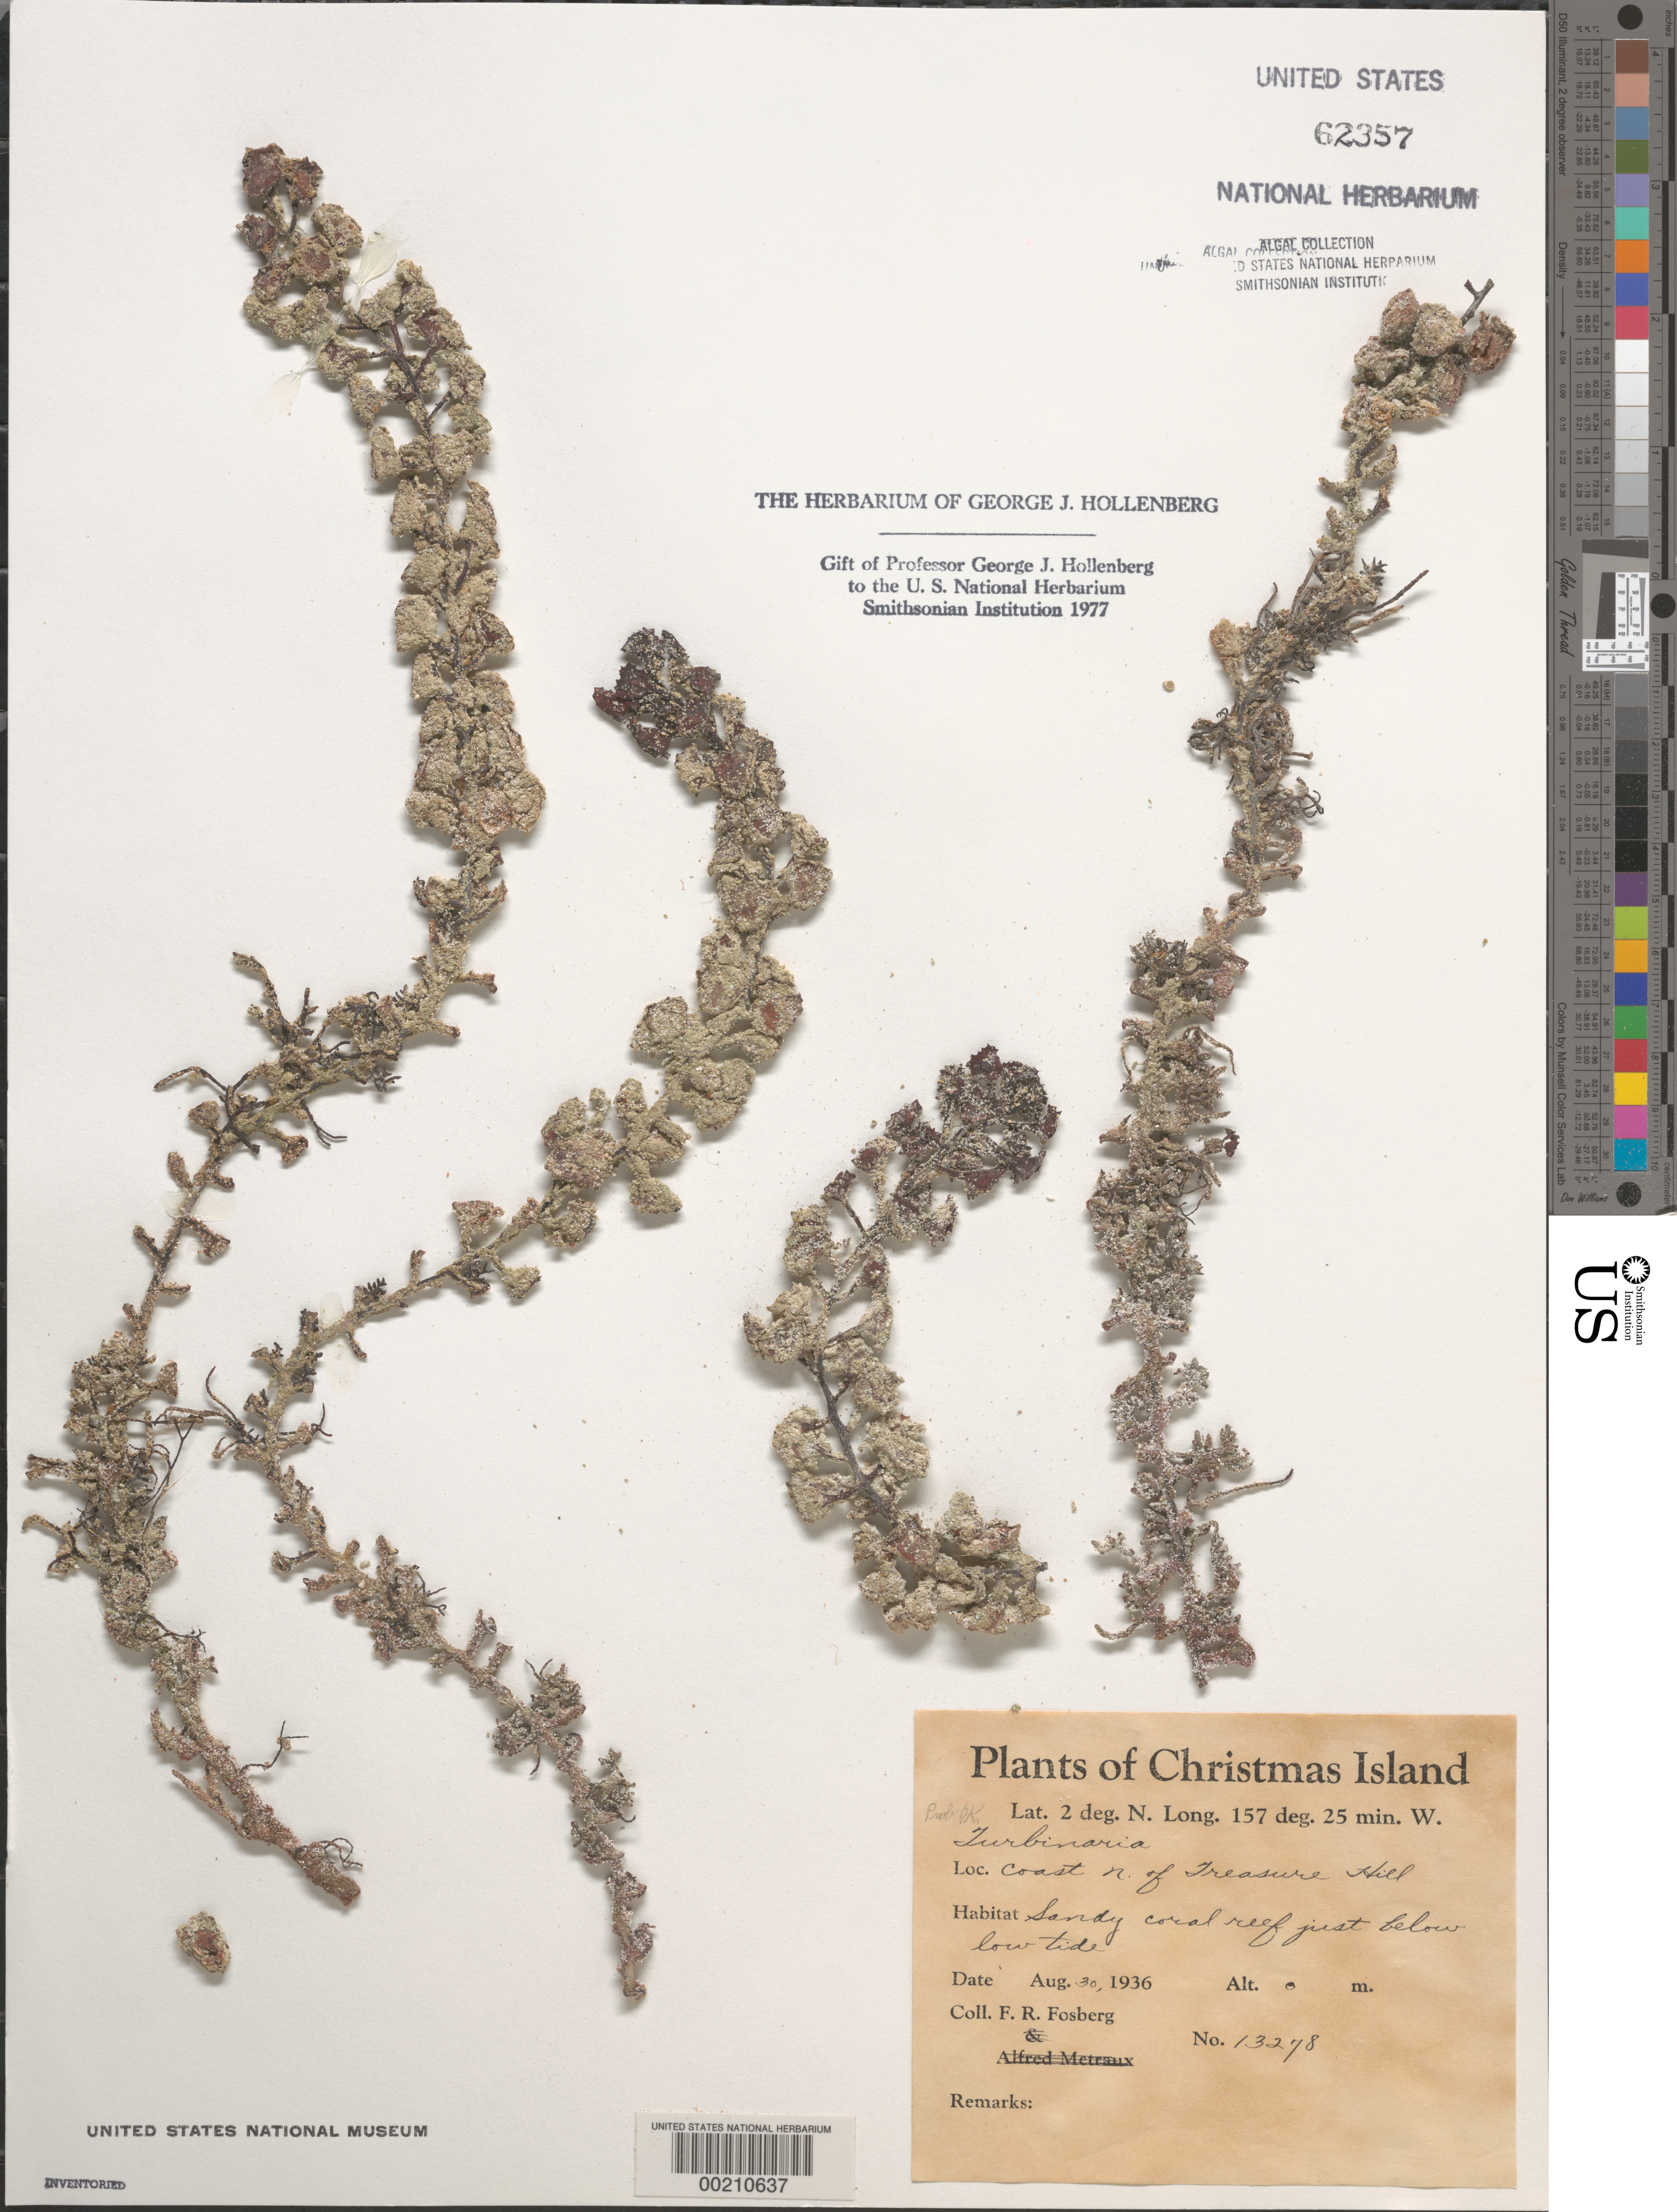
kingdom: Chromista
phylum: Ochrophyta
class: Phaeophyceae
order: Fucales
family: Sargassaceae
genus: Turbinaria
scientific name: Turbinaria sp.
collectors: F. R. Fosberg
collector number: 13278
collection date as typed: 30 Aug 1936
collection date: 1936-08-30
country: Kiribati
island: Kiritimati [Christmas] Atoll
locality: Coast north of Treasure Hill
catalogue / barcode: US 62357